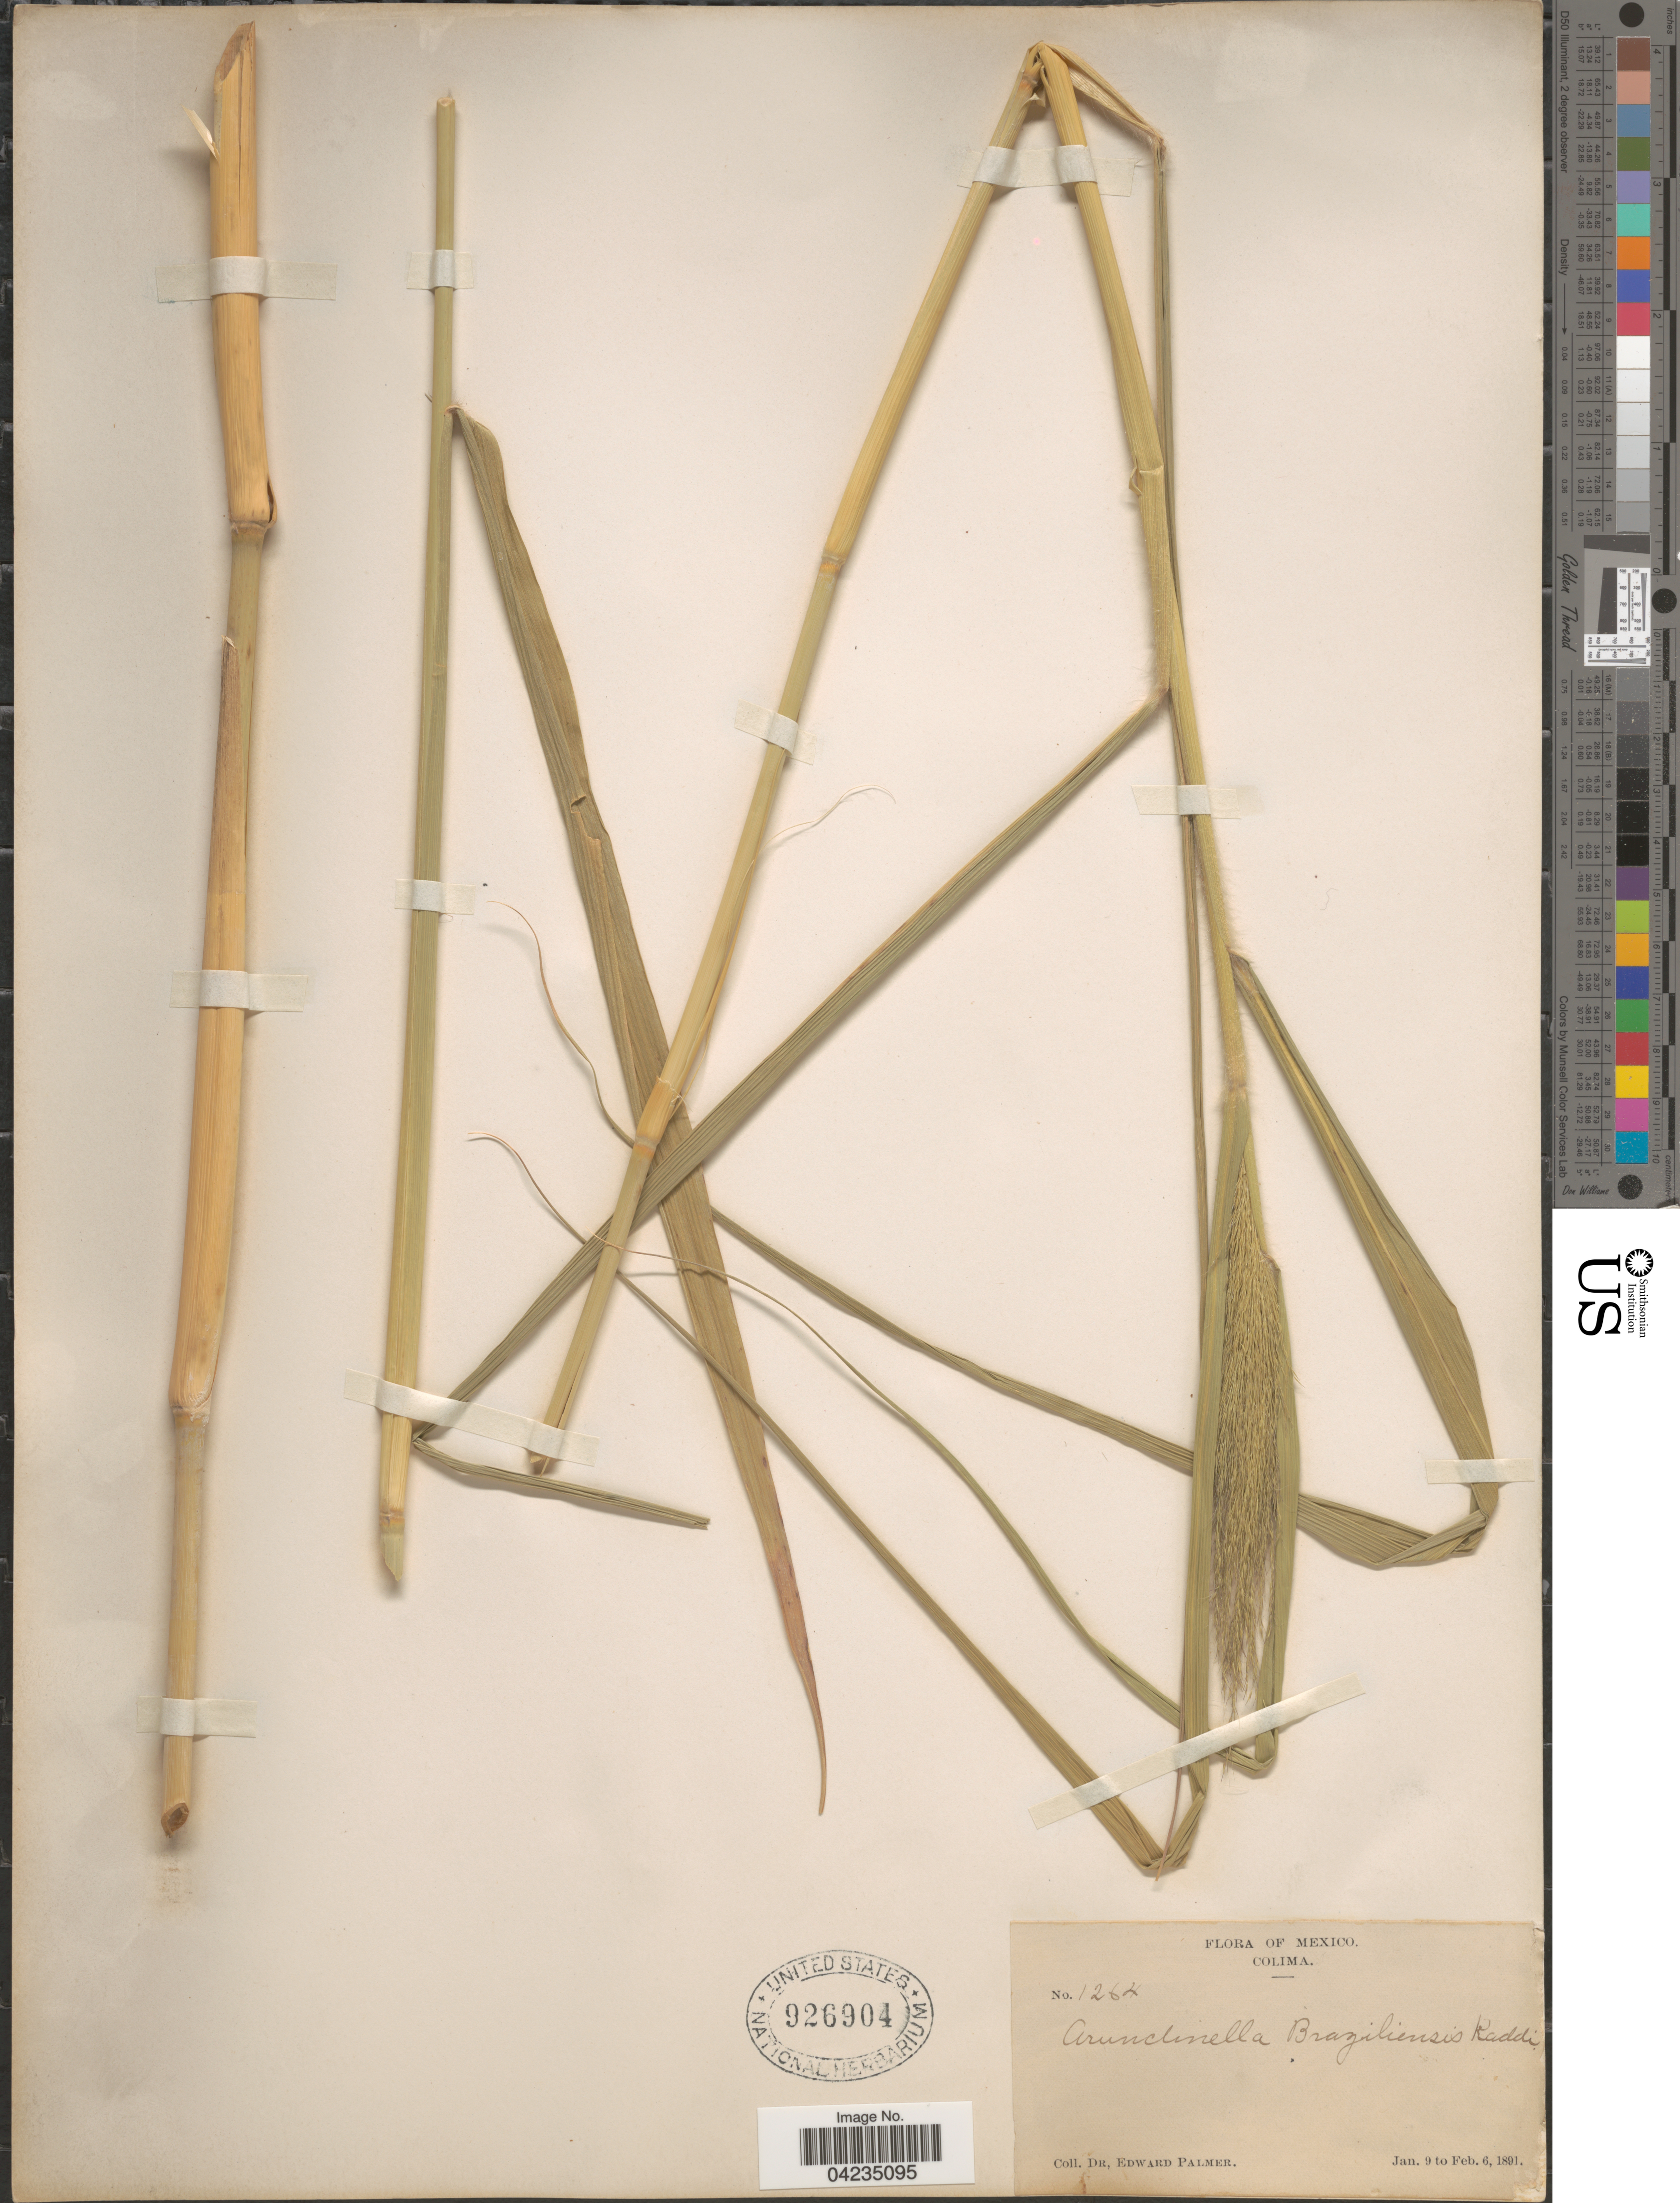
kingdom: Plantae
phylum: Tracheophyta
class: Liliopsida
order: Poales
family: Poaceae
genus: Arundinella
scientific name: Arundinella deppeana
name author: Nees ex Steud.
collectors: E. Palmer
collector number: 1264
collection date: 1891-01-09/1891-02-06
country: Mexico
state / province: Colima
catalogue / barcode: US 926904